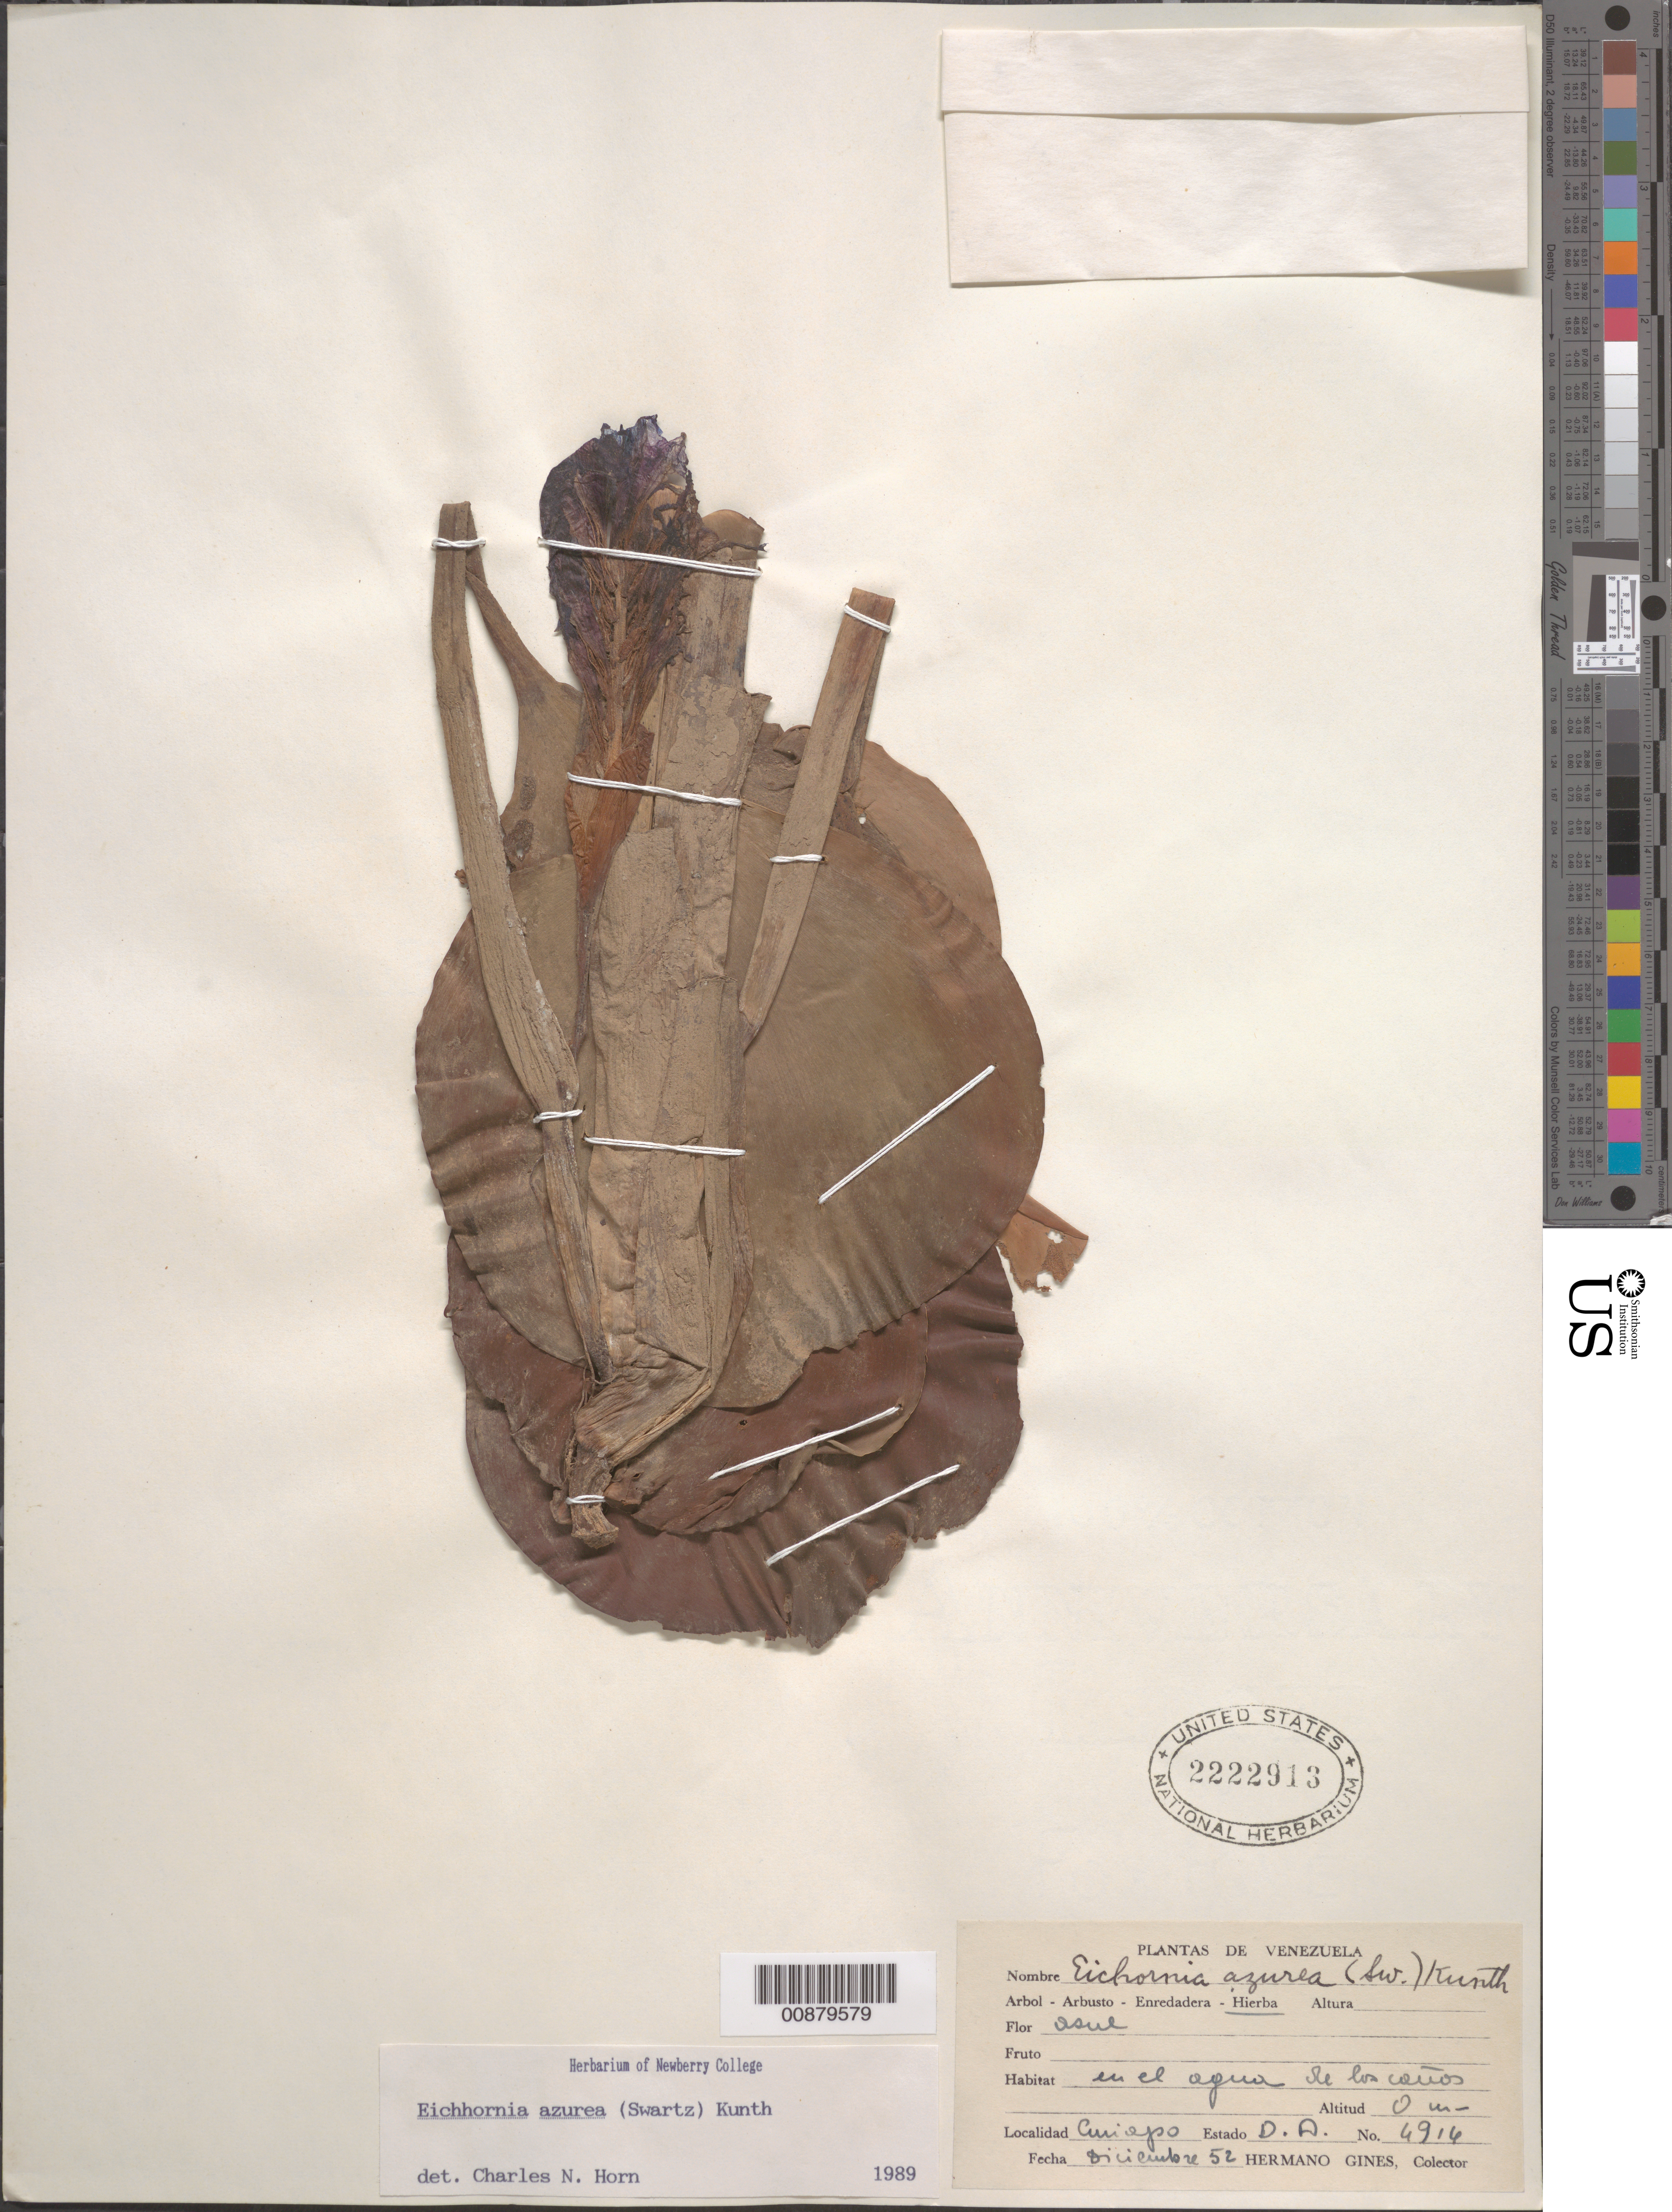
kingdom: Plantae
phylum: Tracheophyta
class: Liliopsida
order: Commelinales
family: Pontederiaceae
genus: Eichhornia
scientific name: Eichhornia azurea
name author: (Sw.) Kunth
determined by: Horn, Charles N.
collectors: H. Gines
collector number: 4916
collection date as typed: Dec-52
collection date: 1952-12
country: Venezuela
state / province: Delta Amacuro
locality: Curiapo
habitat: Agua de los caños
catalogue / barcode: US 2222913